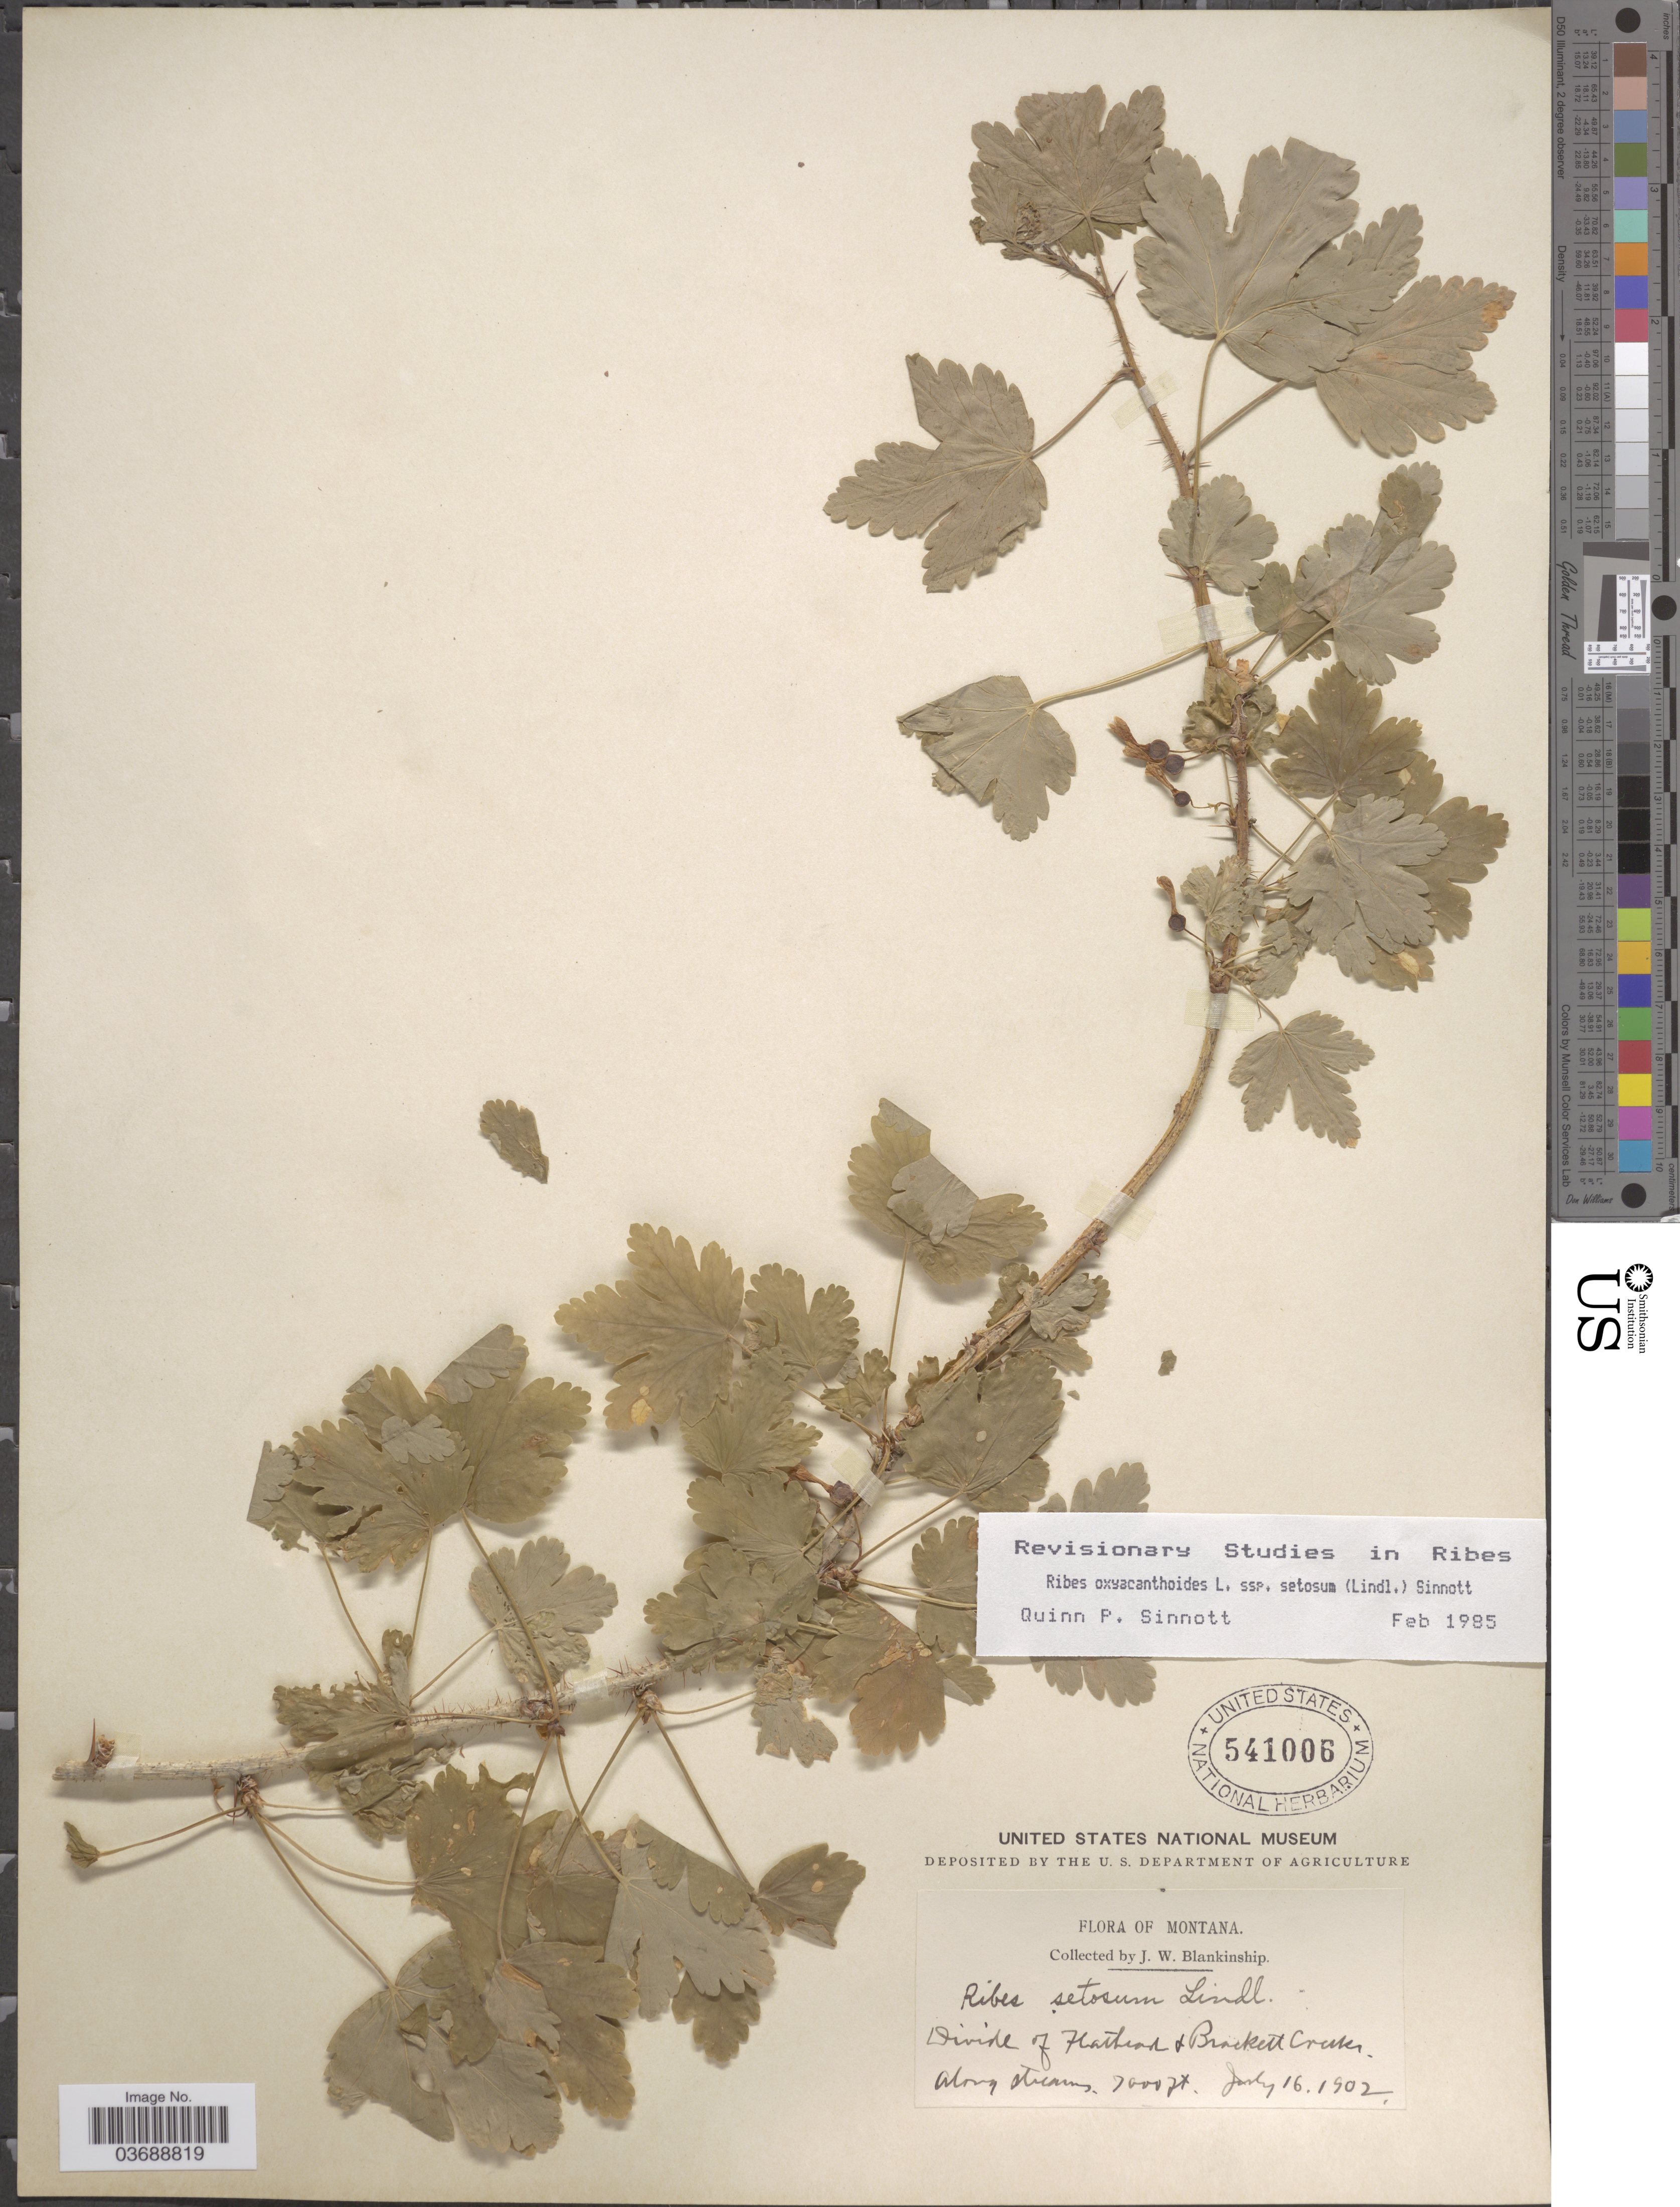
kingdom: Plantae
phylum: Tracheophyta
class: Magnoliopsida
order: Saxifragales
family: Grossulariaceae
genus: Ribes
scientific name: Ribes oxyacanthoides subsp. setosum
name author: (Lindl.) Q.P. Sinnott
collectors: J. W. Blankinship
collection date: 1902-07-16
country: United States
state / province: Montana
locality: Divide of Flathead & Brackett Creeks along streams.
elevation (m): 2134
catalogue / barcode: US 541006